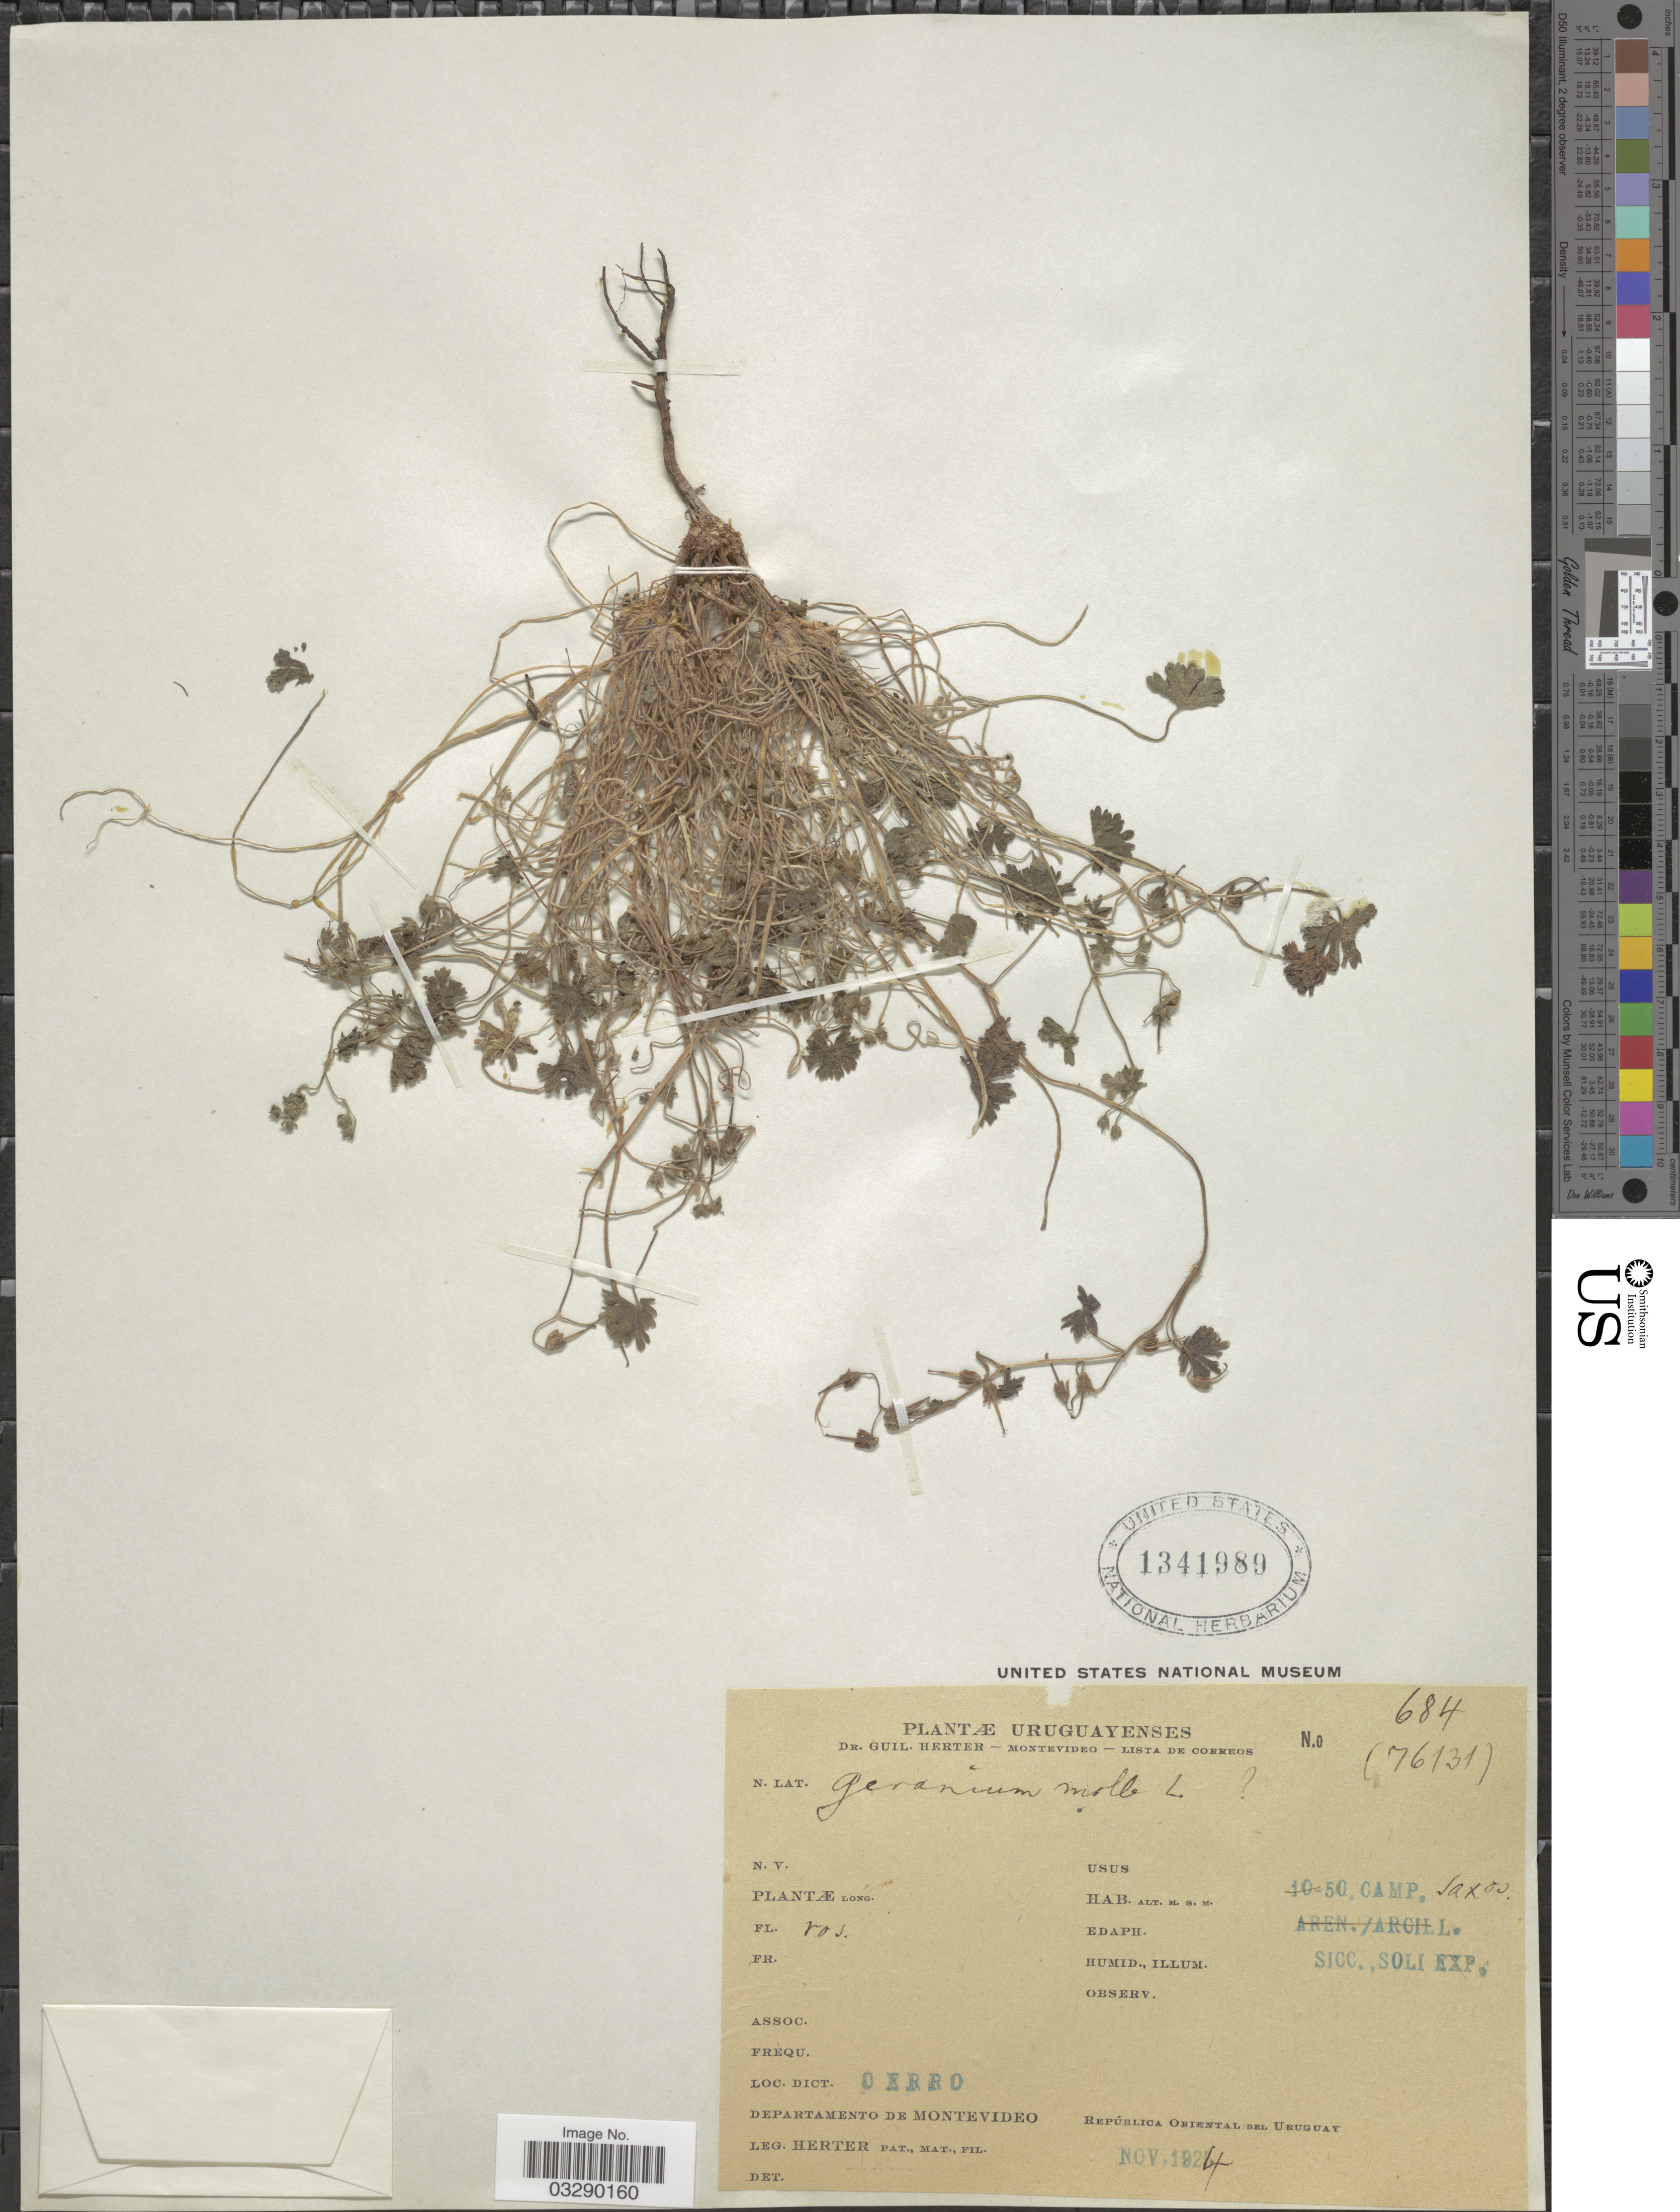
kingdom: Plantae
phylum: Tracheophyta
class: Magnoliopsida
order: Geraniales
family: Geraniaceae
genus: Geranium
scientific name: Geranium molle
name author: L.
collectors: Herter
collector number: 684(76131)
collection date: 1924-11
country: Uruguay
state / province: Montevideo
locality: Loc. Dict. Cerro. Departamento de Montevideo. República Oriental del Uruguay.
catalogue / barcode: US 1341989